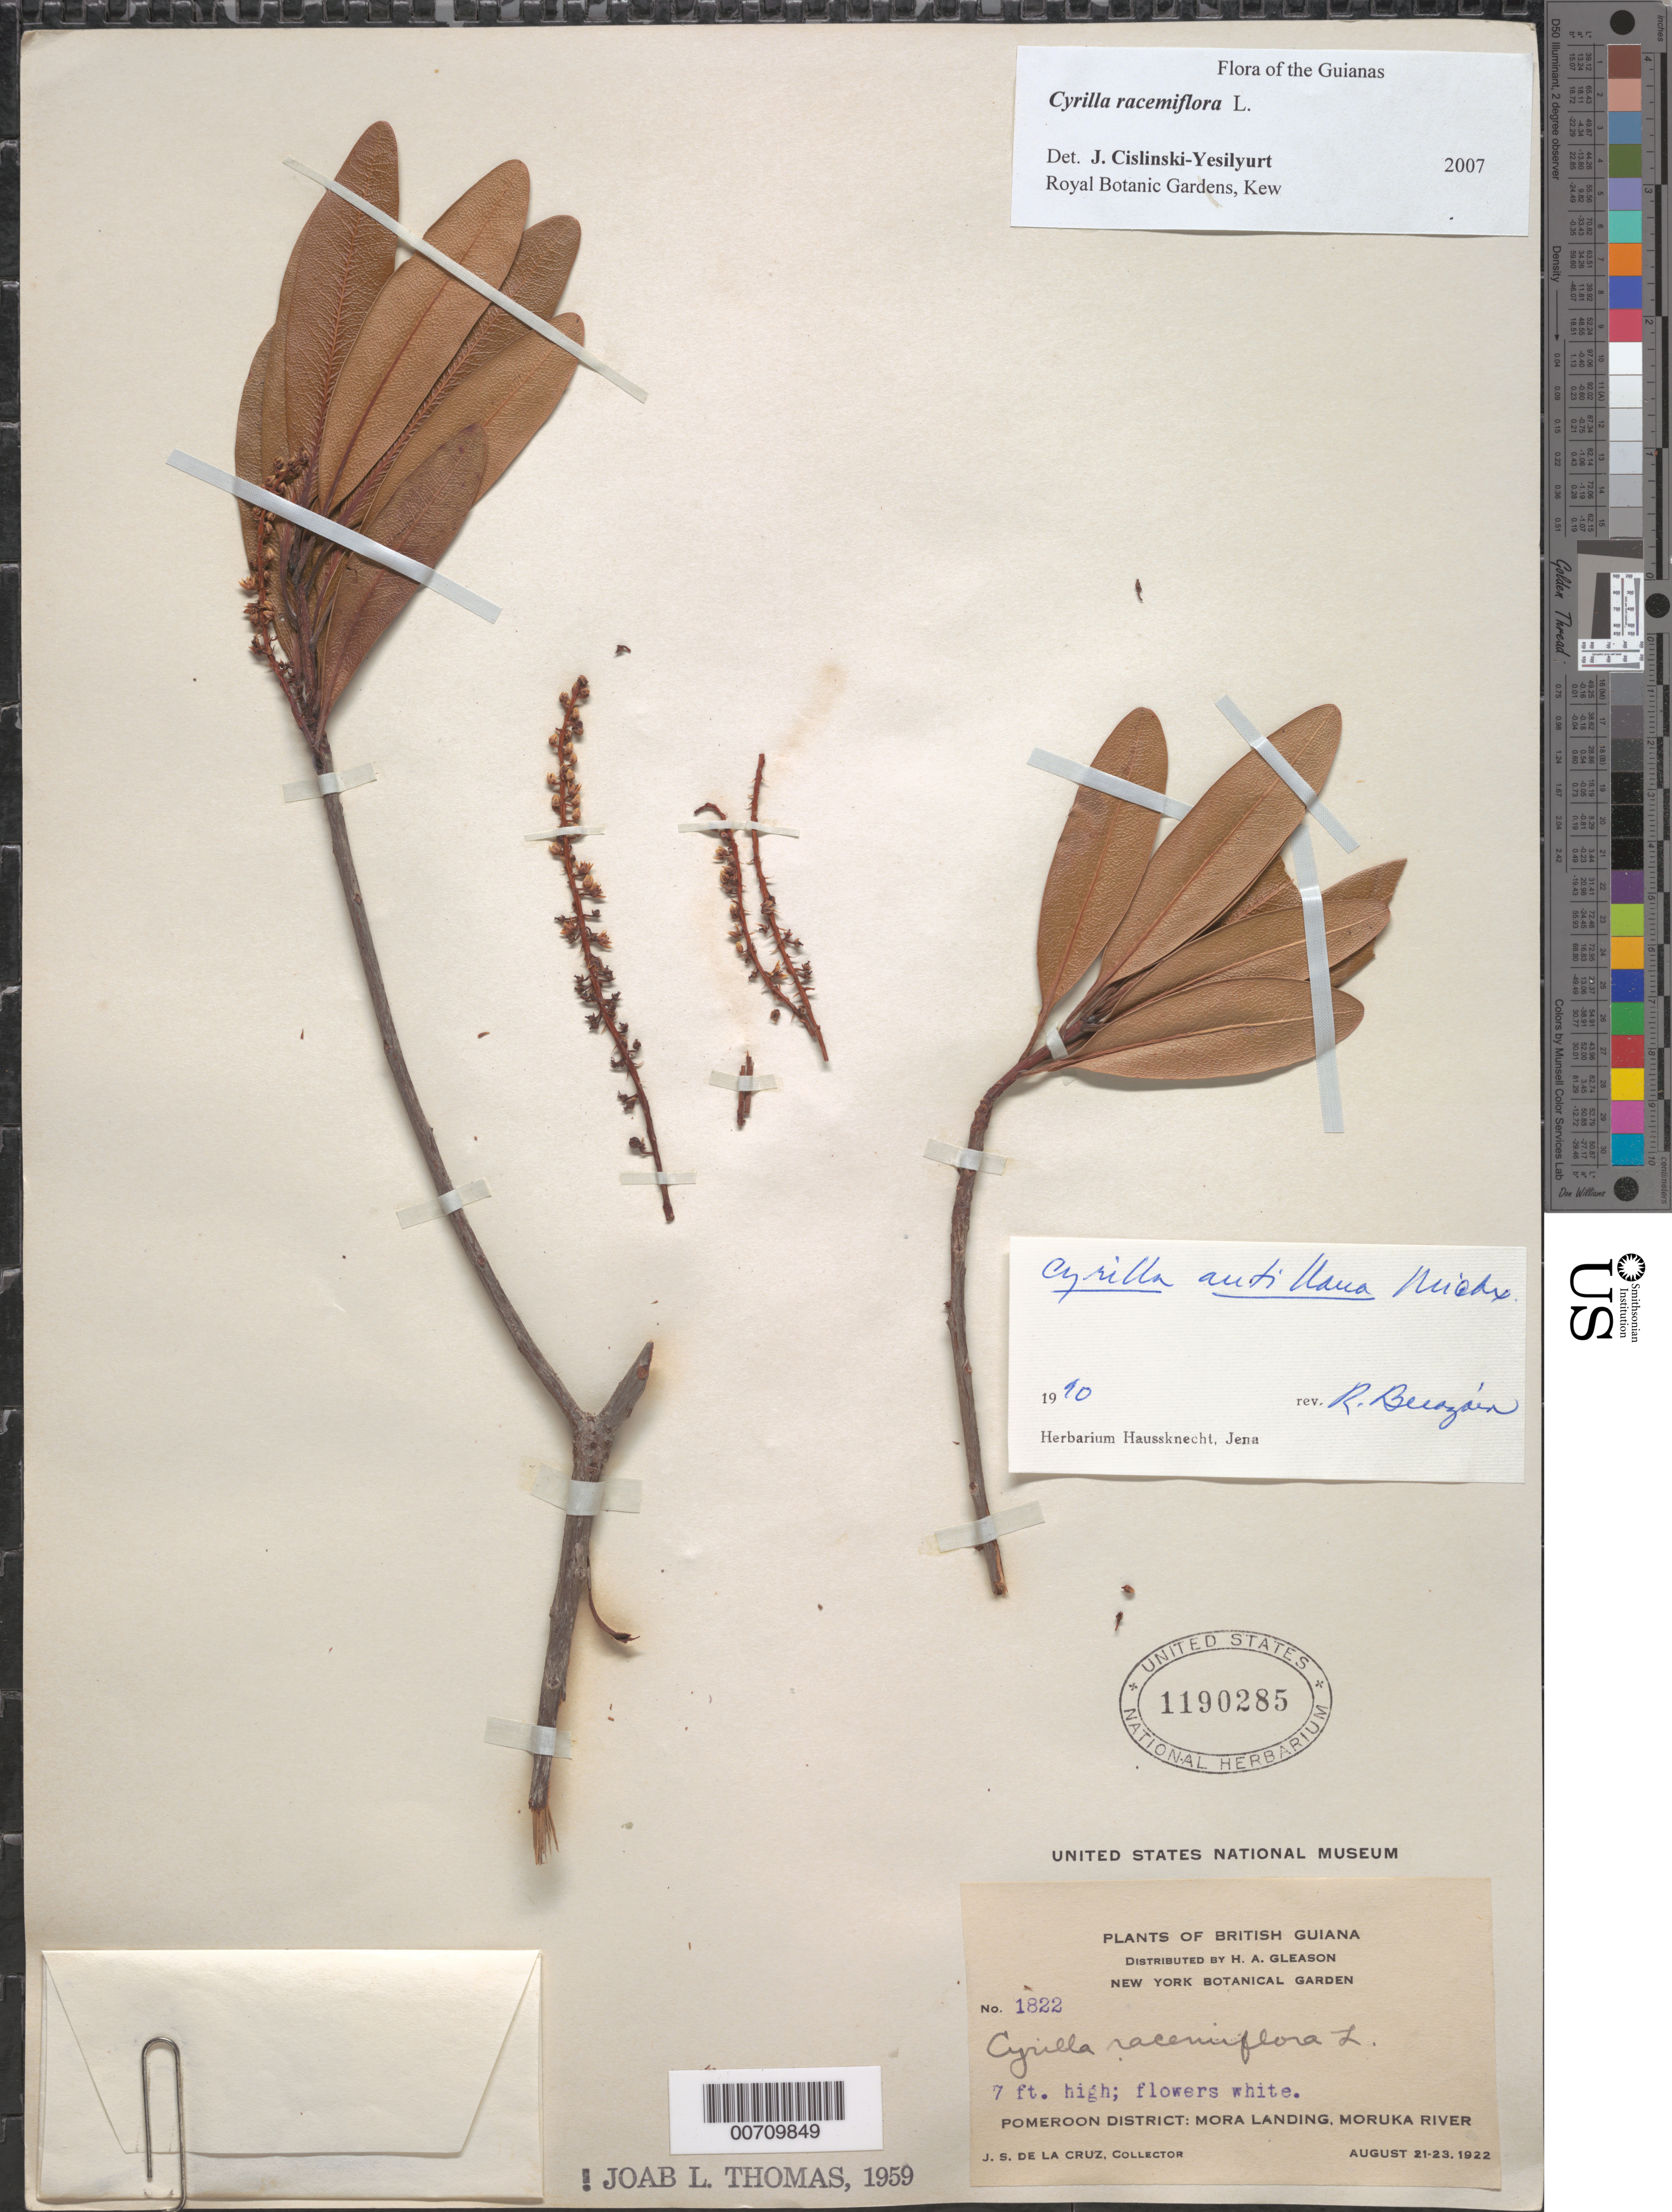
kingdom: Plantae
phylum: Tracheophyta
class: Magnoliopsida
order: Ericales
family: Cyrillaceae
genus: Cyrilla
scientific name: Cyrilla racemiflora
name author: L.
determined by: Yesilyurt, J. C.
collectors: J. S. de la Cruz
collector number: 1822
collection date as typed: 21-Aug-22 to 23-Aug-22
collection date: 1922-08-21/1922-08-23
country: Guyana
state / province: Barima-Waini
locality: Mora Landing, Moruka R., Pomeroon Dist.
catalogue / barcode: US 1190285